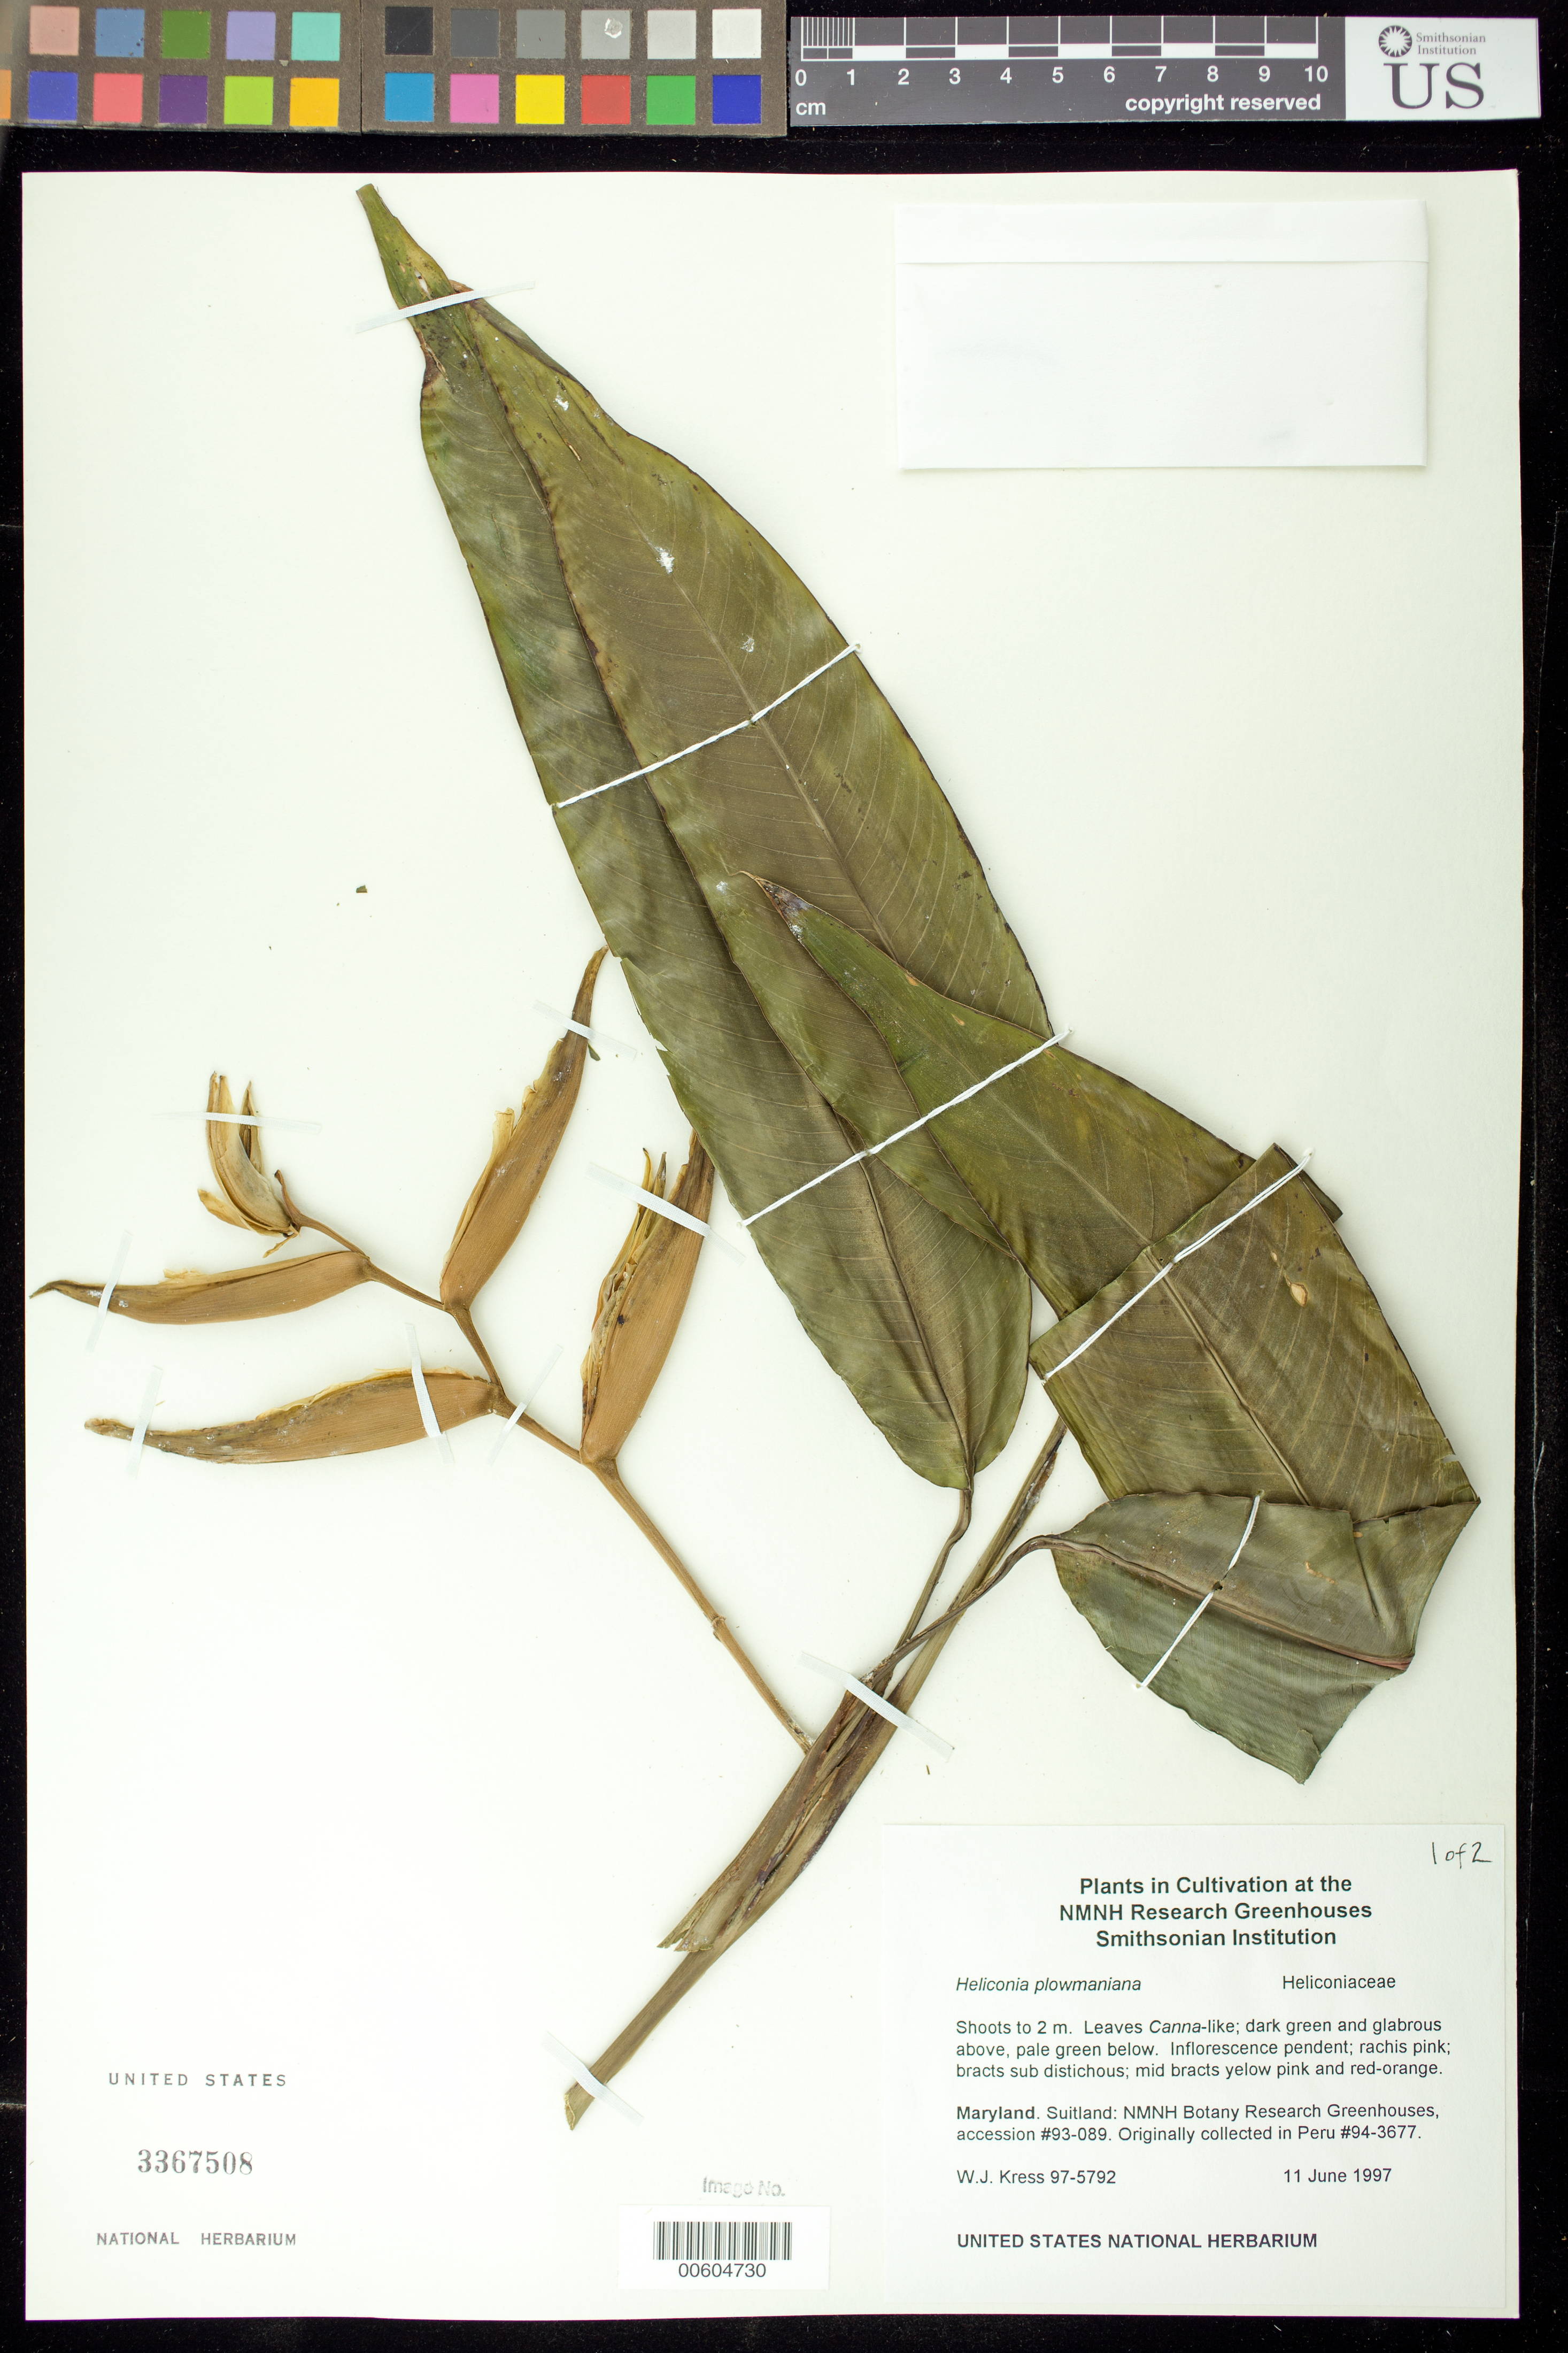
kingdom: Plantae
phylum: Tracheophyta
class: Liliopsida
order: Zingiberales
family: Heliconiaceae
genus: Heliconia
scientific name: Heliconia plowmaniana W.J. Kress sp. nov., ined. 2013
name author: W.J. Kress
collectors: W. J. Kress & M. Bordelon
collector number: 97-5792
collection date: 1997-06-11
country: United States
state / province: Maryland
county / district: Prince George's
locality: NMNH Botany Research Greenhouses. Suitland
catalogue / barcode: US 3367508